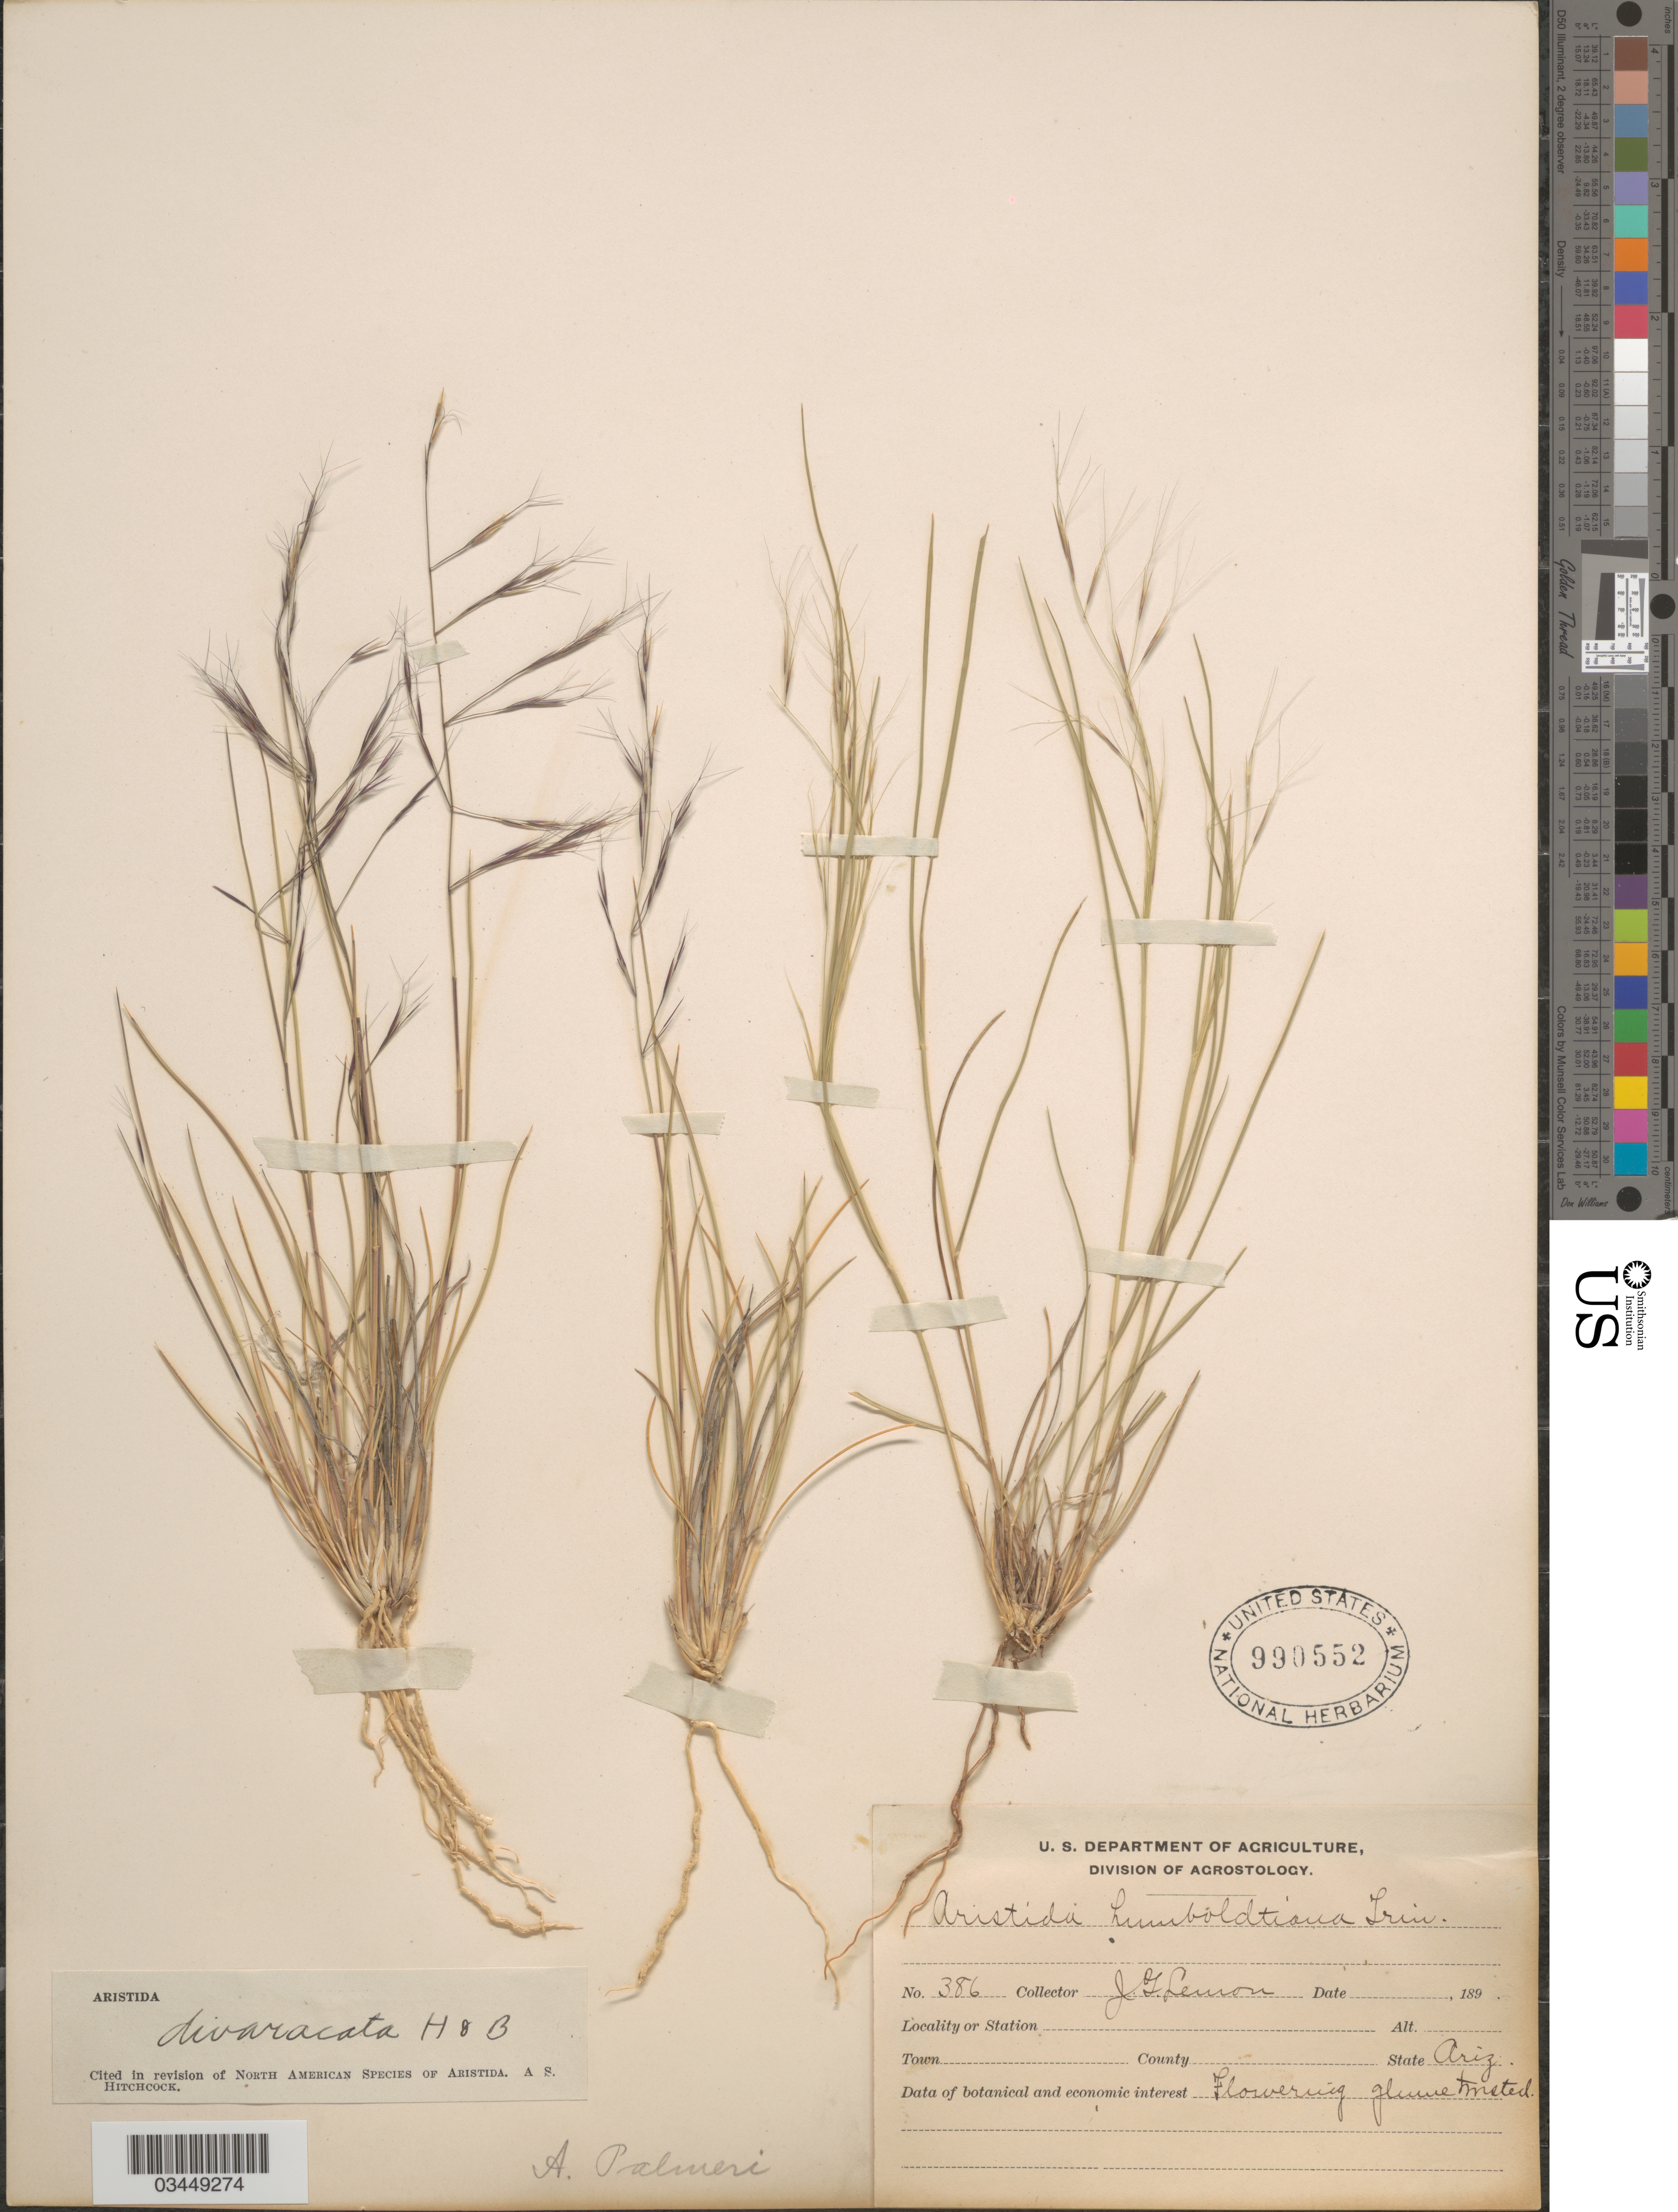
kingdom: Plantae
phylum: Tracheophyta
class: Liliopsida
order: Poales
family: Poaceae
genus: Aristida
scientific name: Aristida divaricata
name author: Humb. & Bonpl. ex Willd.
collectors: J. Lemon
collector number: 386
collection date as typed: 189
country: United States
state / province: Arizona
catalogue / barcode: US 990552